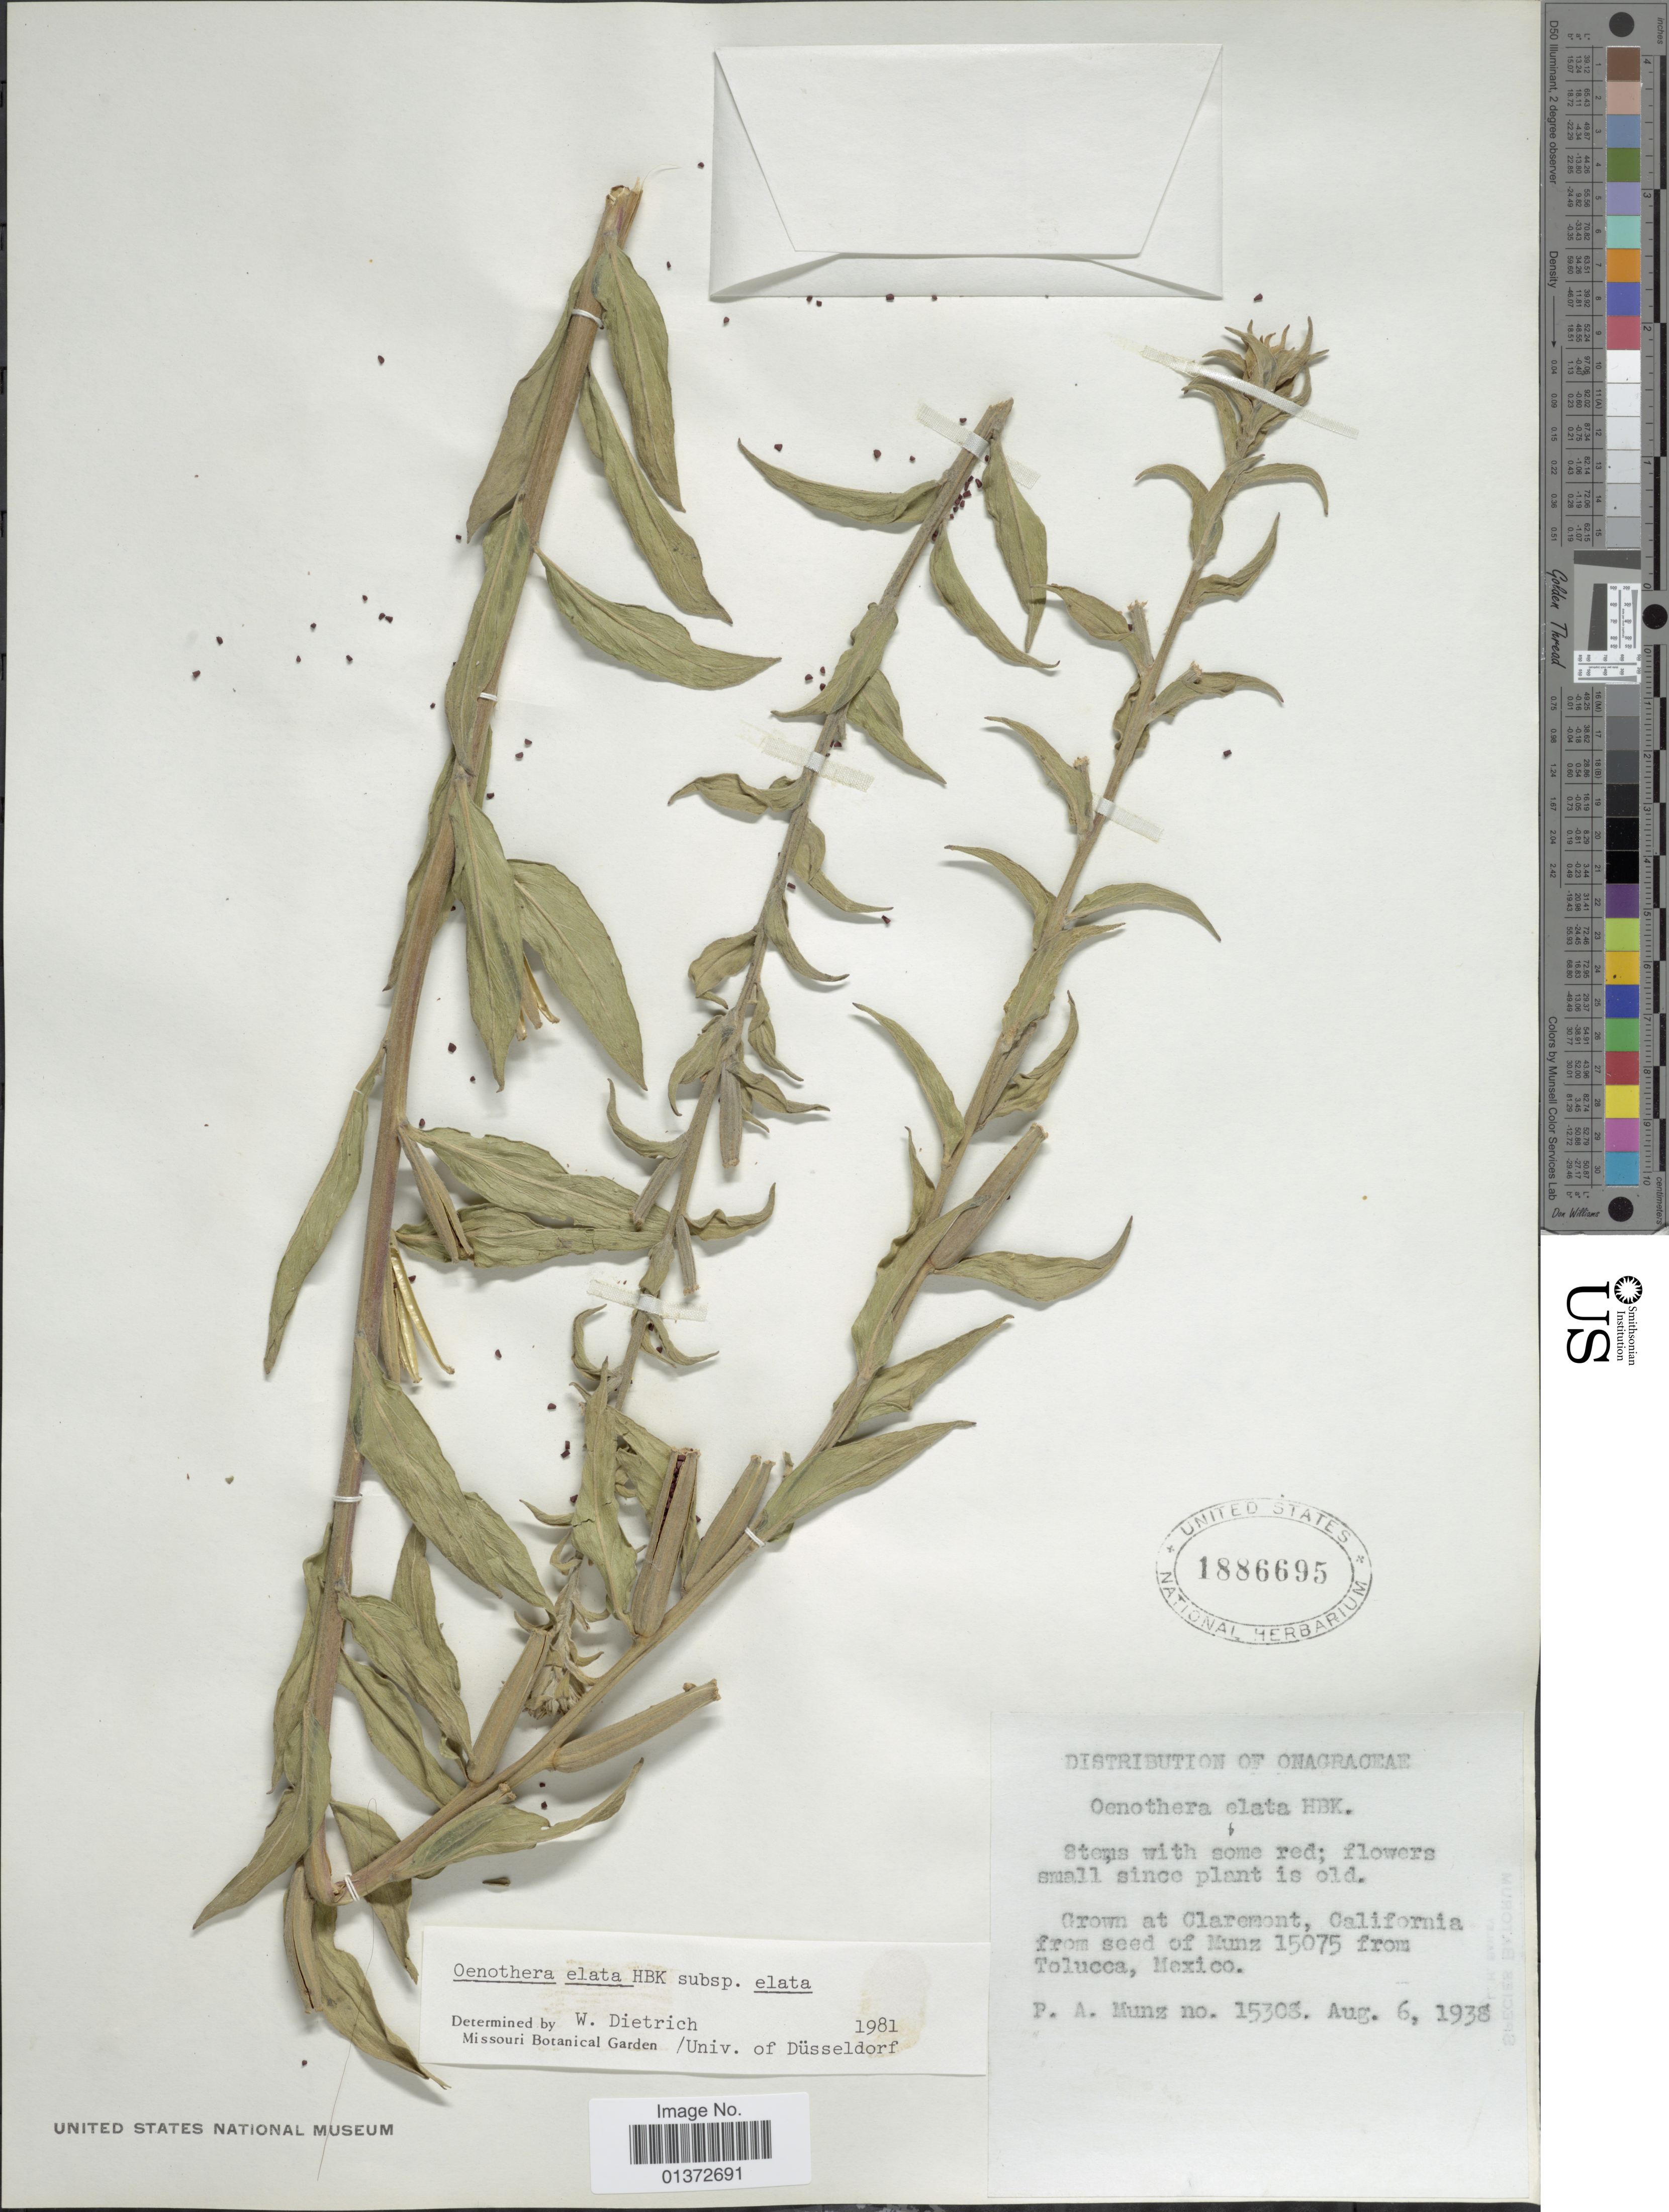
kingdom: Plantae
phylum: Tracheophyta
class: Magnoliopsida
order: Myrtales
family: Onagraceae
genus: Oenothera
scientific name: Oenothera elata subsp. elata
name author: Kunth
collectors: P. A. Munz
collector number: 15308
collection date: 1938-08-06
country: United States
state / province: California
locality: Claremont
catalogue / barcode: US 1886695